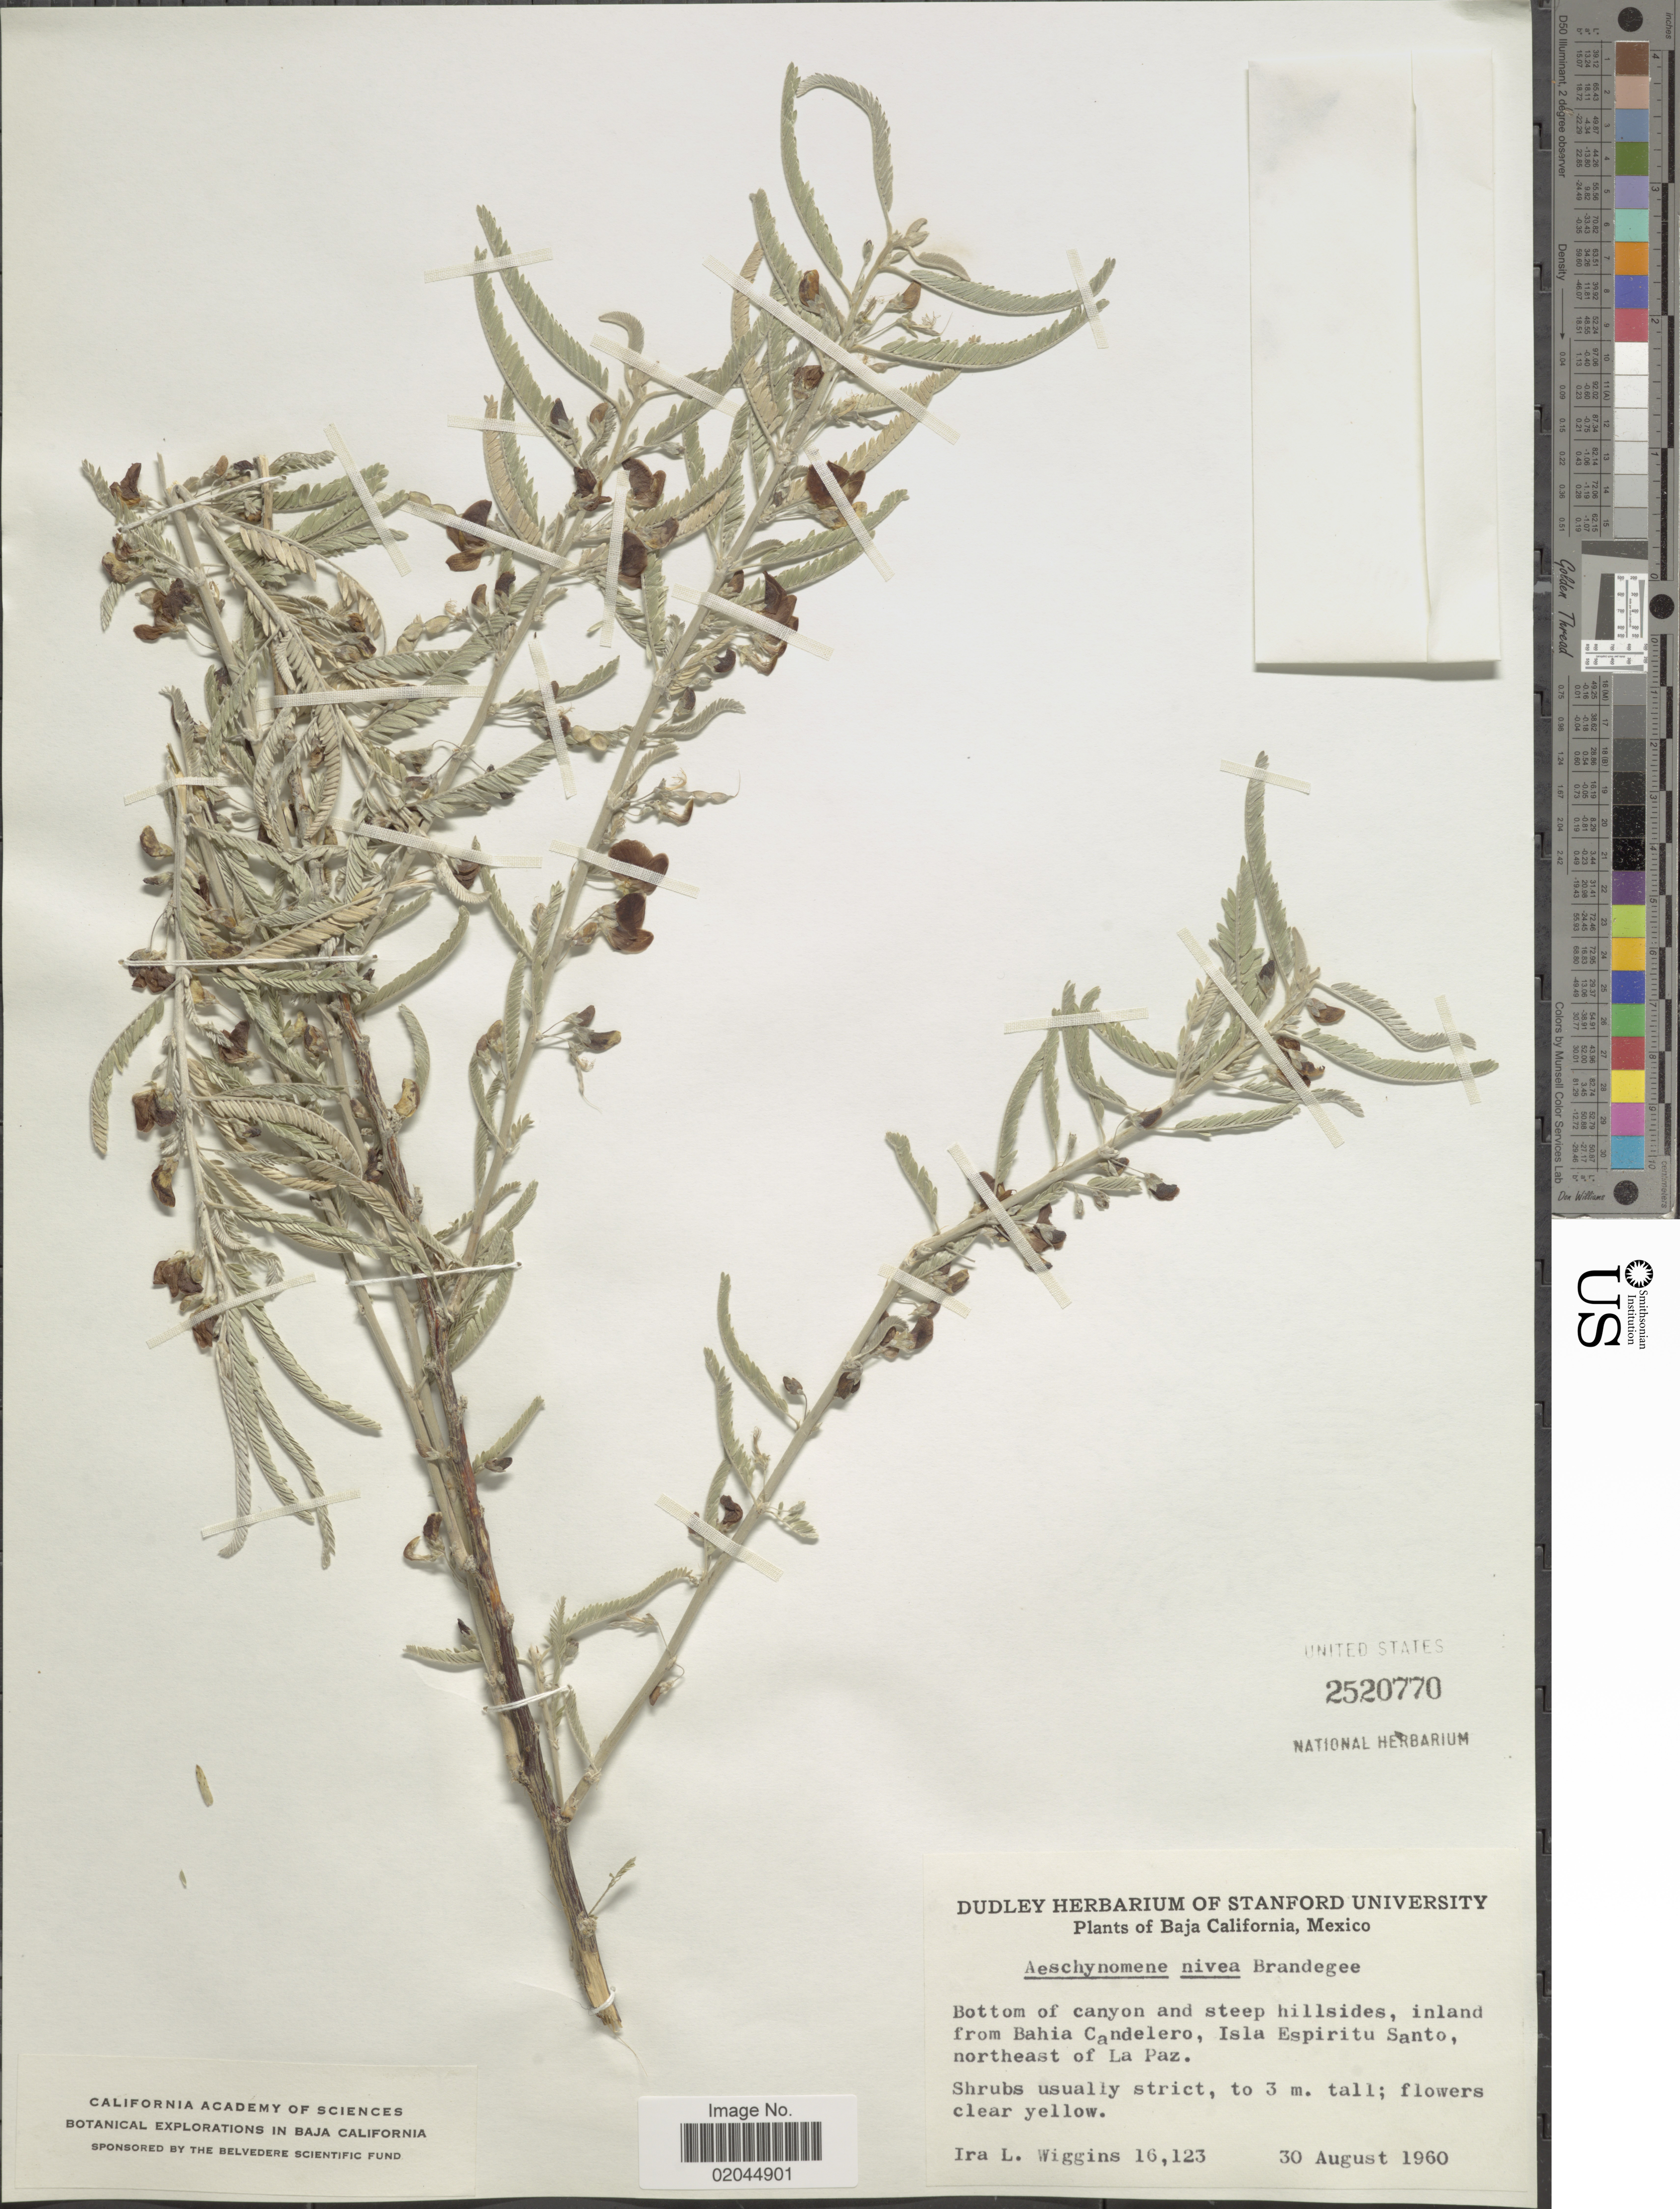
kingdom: Plantae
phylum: Tracheophyta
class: Magnoliopsida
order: Fabales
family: Fabaceae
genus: Aeschynomene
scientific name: Aeschynomene nivea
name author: Brandegee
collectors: I. L. Wiggins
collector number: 16123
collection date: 1960-08-30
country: Mexico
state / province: Baja California Sur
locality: Baja California, Mexico, Bottom of canyon and steep hillsides, inland from Bahia Candelero, Isla Espiritu Santo, northeast of La Paz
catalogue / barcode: US 2520770